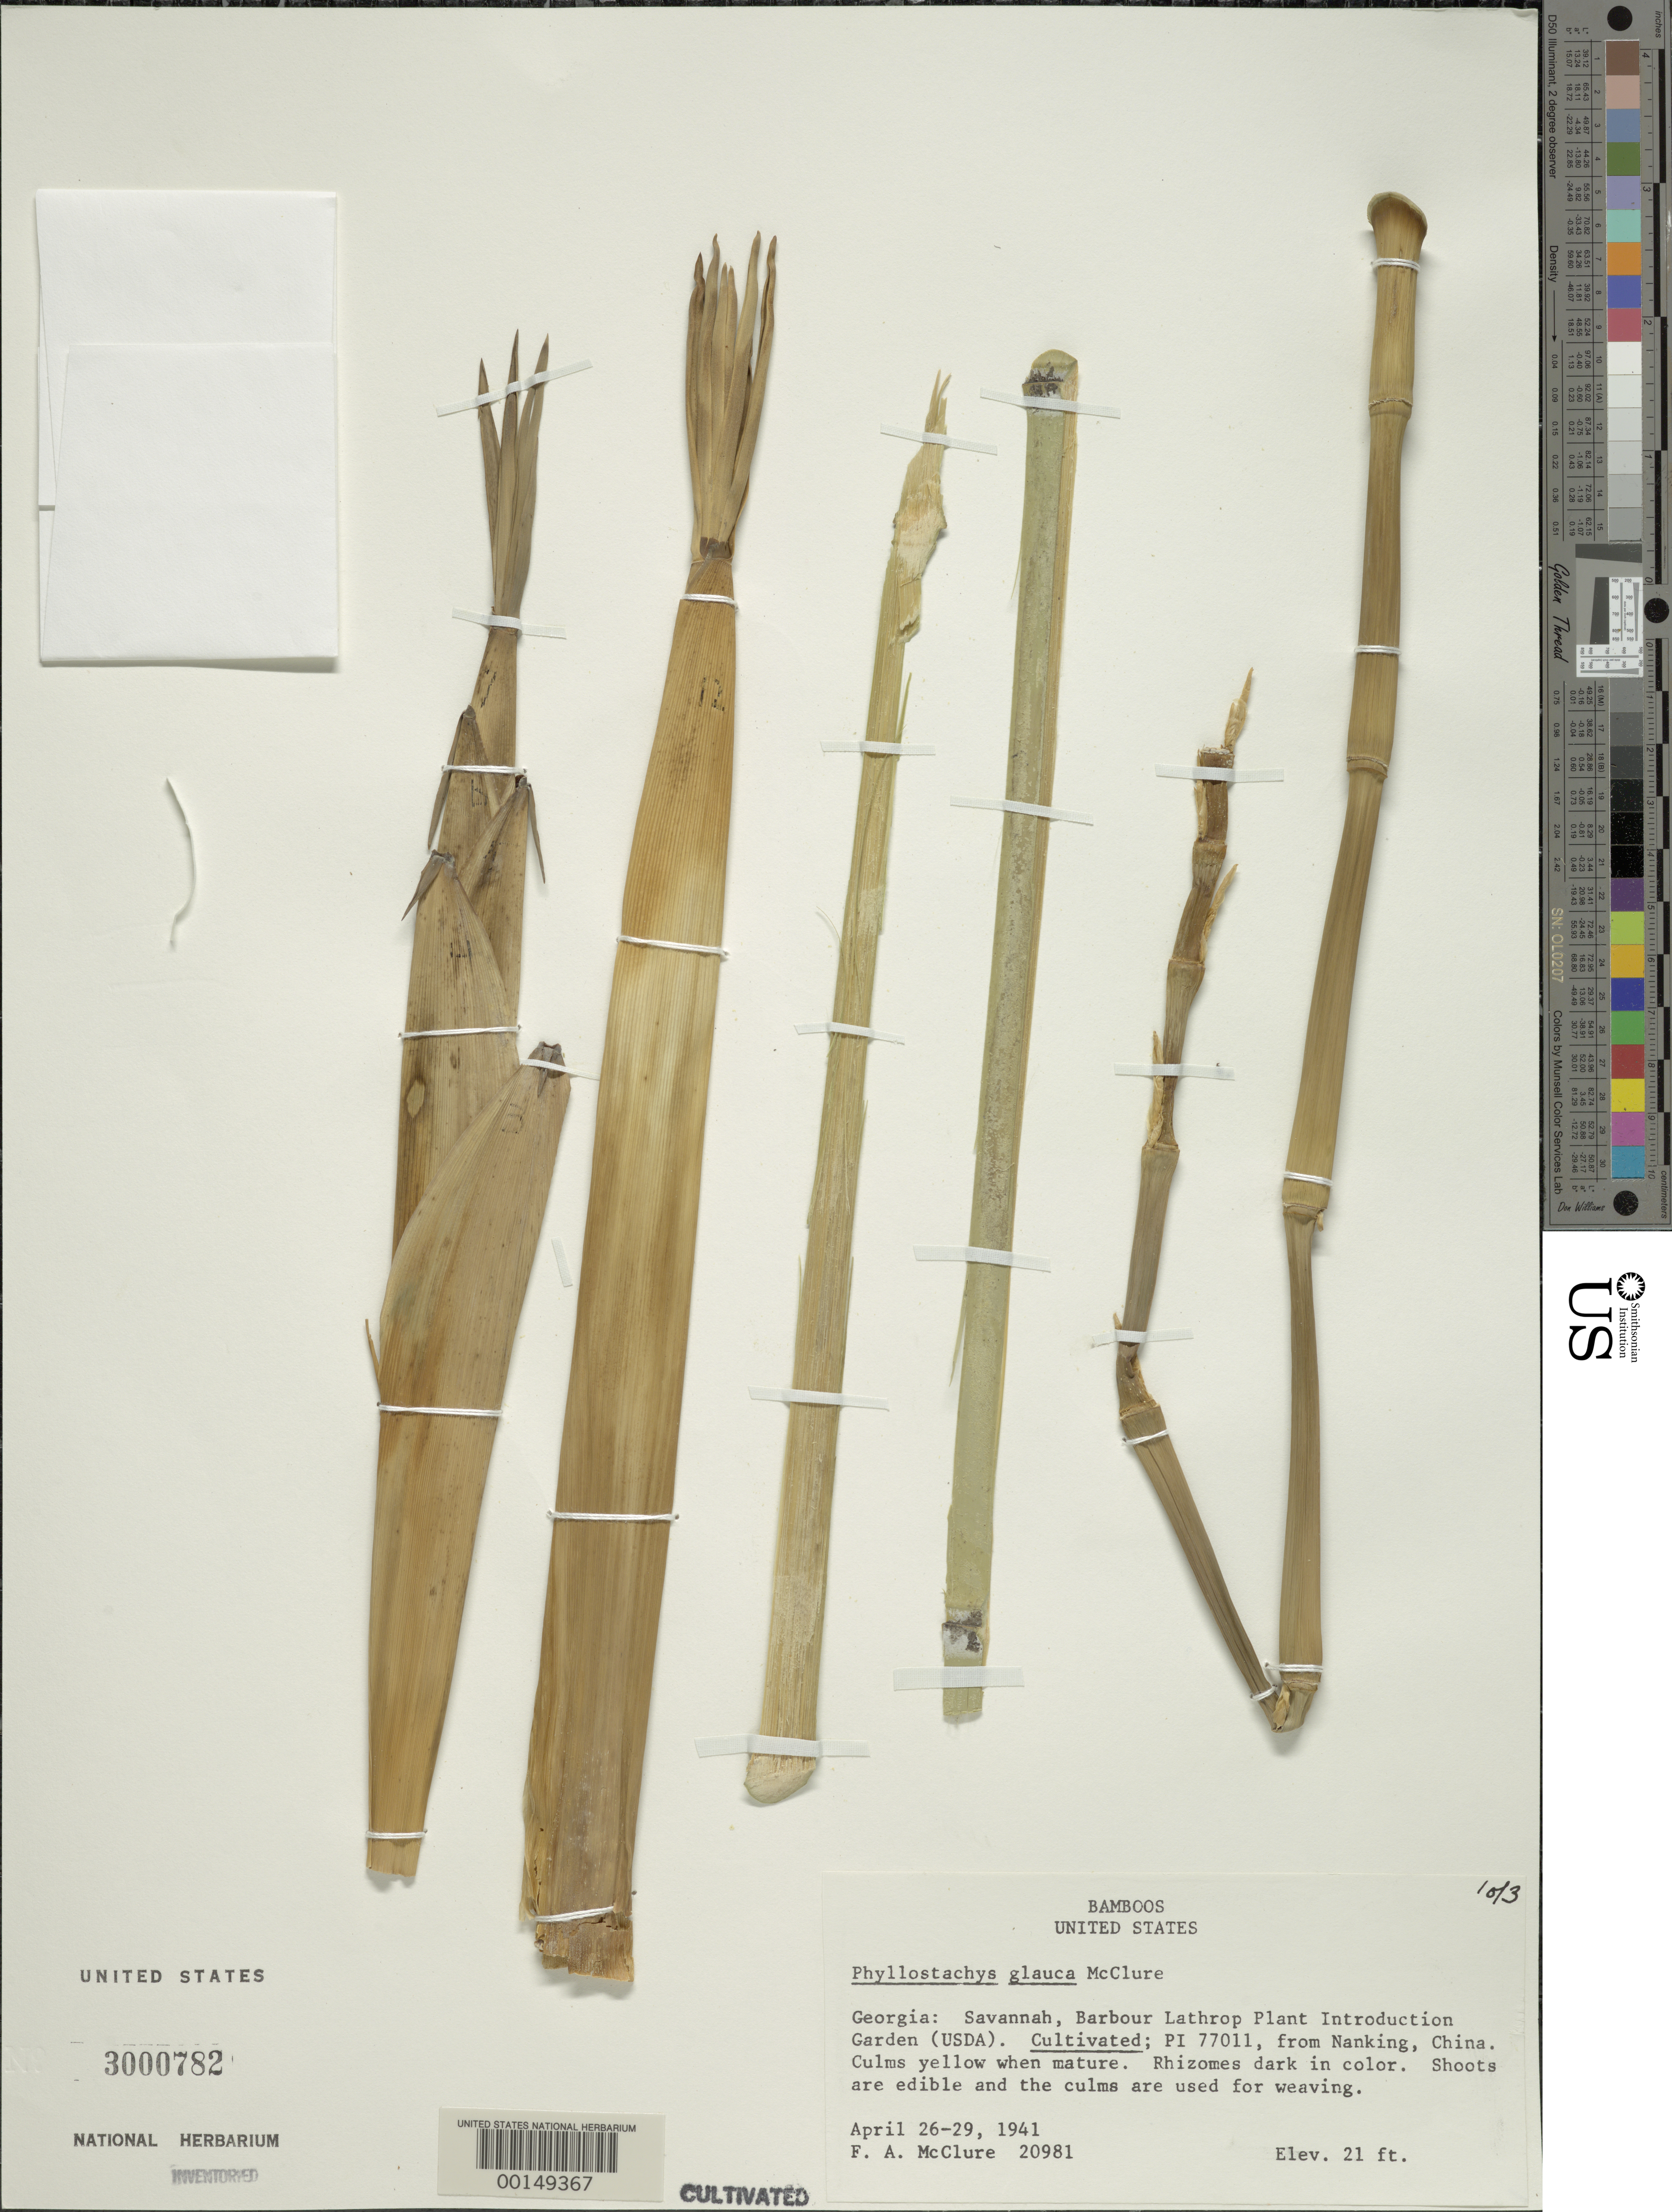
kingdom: Plantae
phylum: Tracheophyta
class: Liliopsida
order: Poales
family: Poaceae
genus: Phyllostachys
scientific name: Phyllostachys glauca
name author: McClure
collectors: F. A. McClure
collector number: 20981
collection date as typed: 26 Apr 1941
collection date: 1941-04-26/1941-04-29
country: United States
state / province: Georgia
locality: Savannah, barbour lathrop p.i. garden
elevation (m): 6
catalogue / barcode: US 3000782